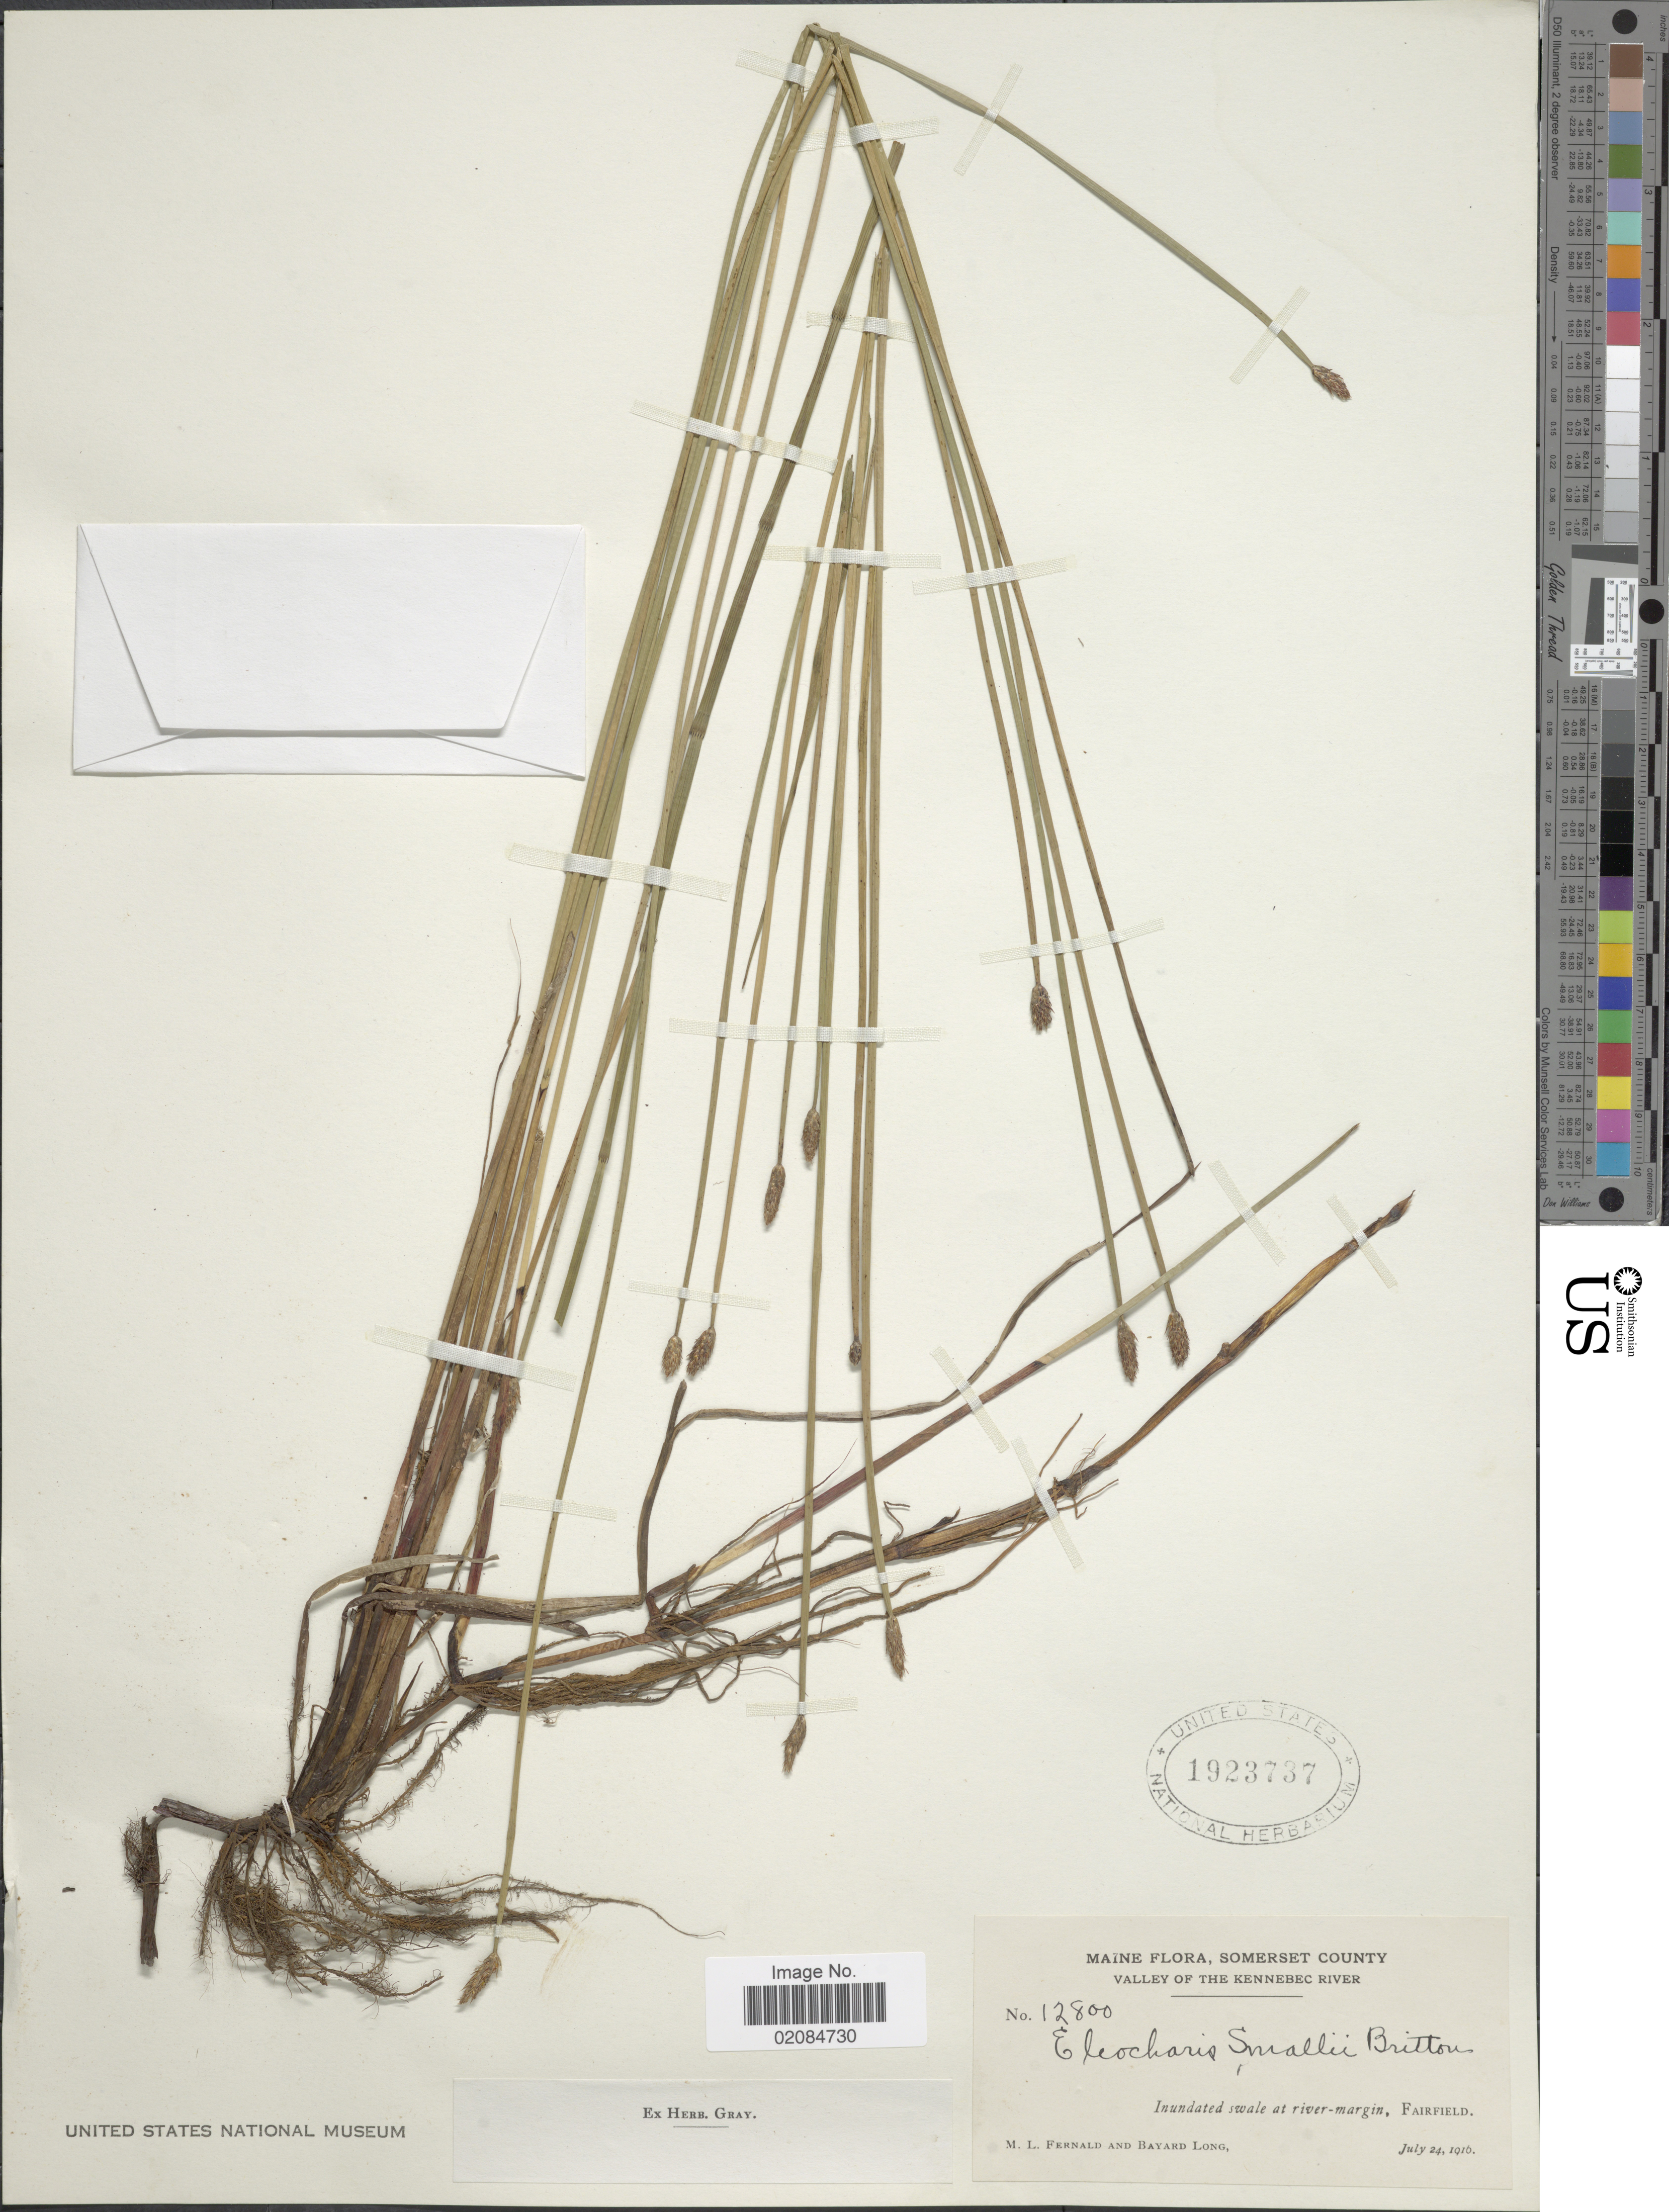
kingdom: Plantae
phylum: Tracheophyta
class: Liliopsida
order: Poales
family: Cyperaceae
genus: Eleocharis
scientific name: Eleocharis palustris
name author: (L.) Roem. & Schult.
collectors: M. L. Fernald & B. Long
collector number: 12800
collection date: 1916-07-24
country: United States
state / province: Maine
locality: Somerset County. Valley of the Kennebac River. Inundated swale at river-margin, Fairfield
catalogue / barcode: US 1923737